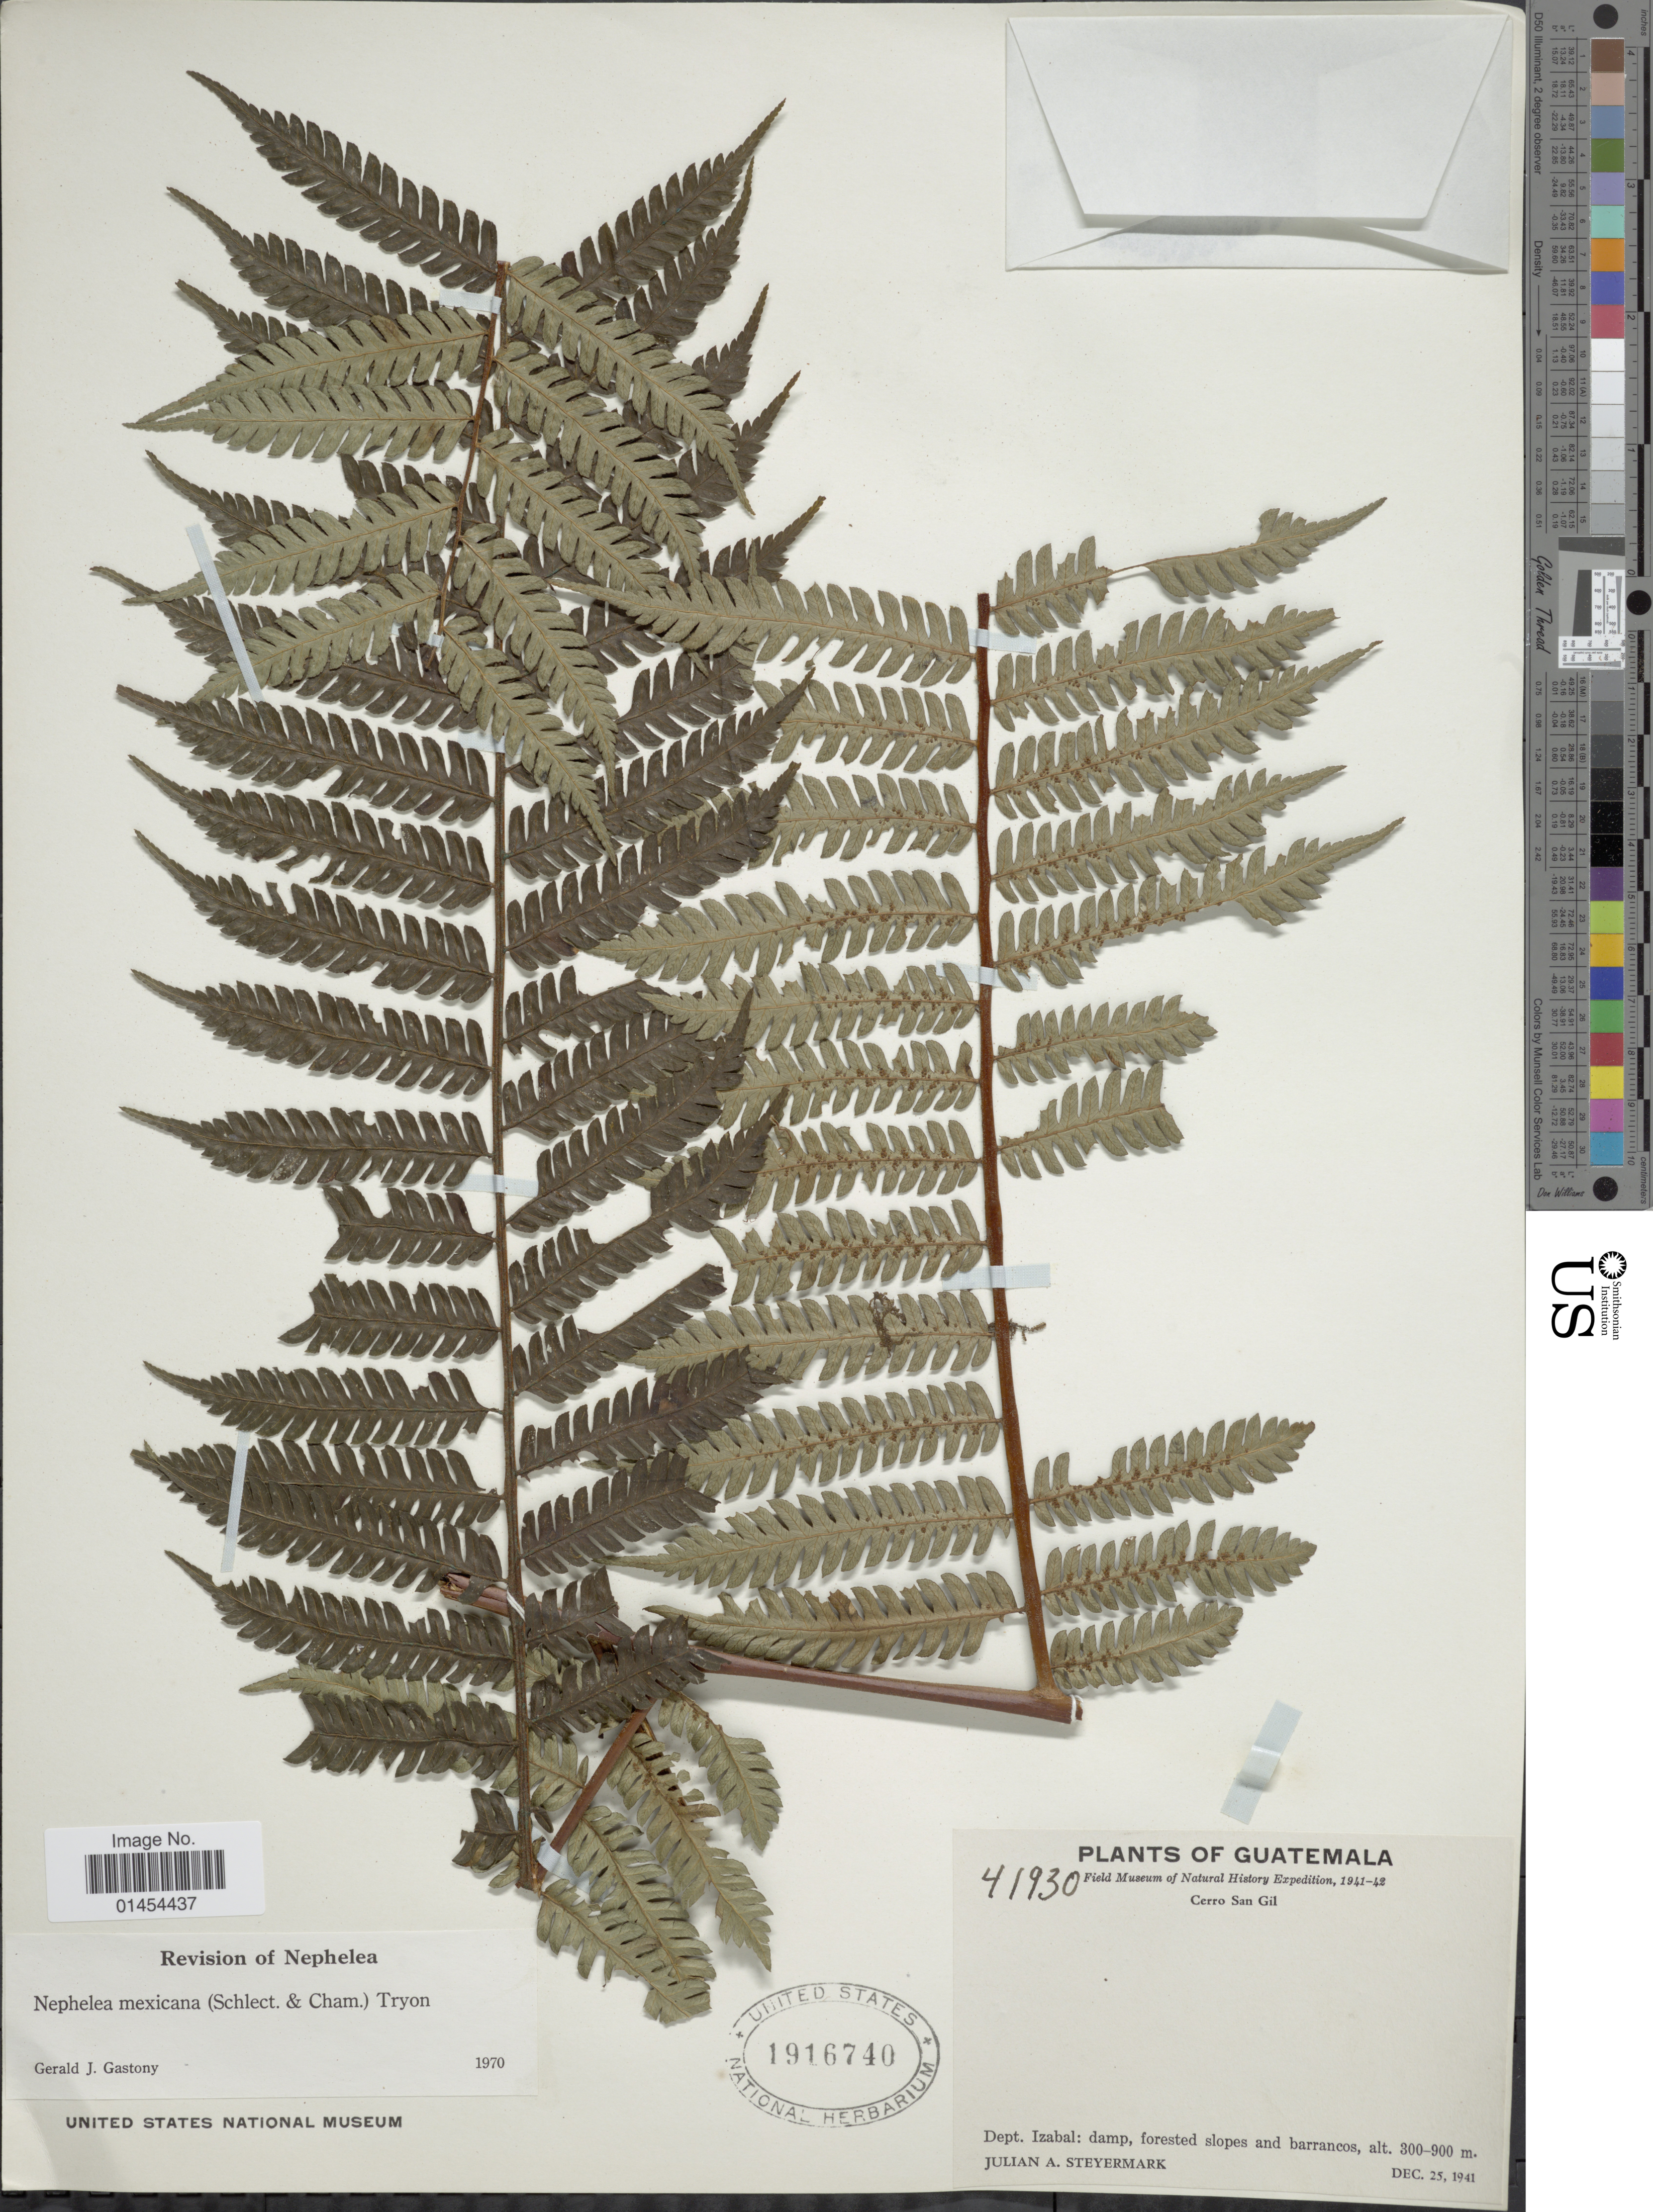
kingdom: Plantae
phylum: Tracheophyta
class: Polypodiopsida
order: Cyatheales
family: Cyatheaceae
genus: Alsophila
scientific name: Alsophila firma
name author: (Baker) D.S. Conant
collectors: J. Steyermark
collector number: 41930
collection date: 1941-12-25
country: Guatemala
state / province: Izabal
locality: Cerro San Gil.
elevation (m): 300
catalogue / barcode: US 1916740